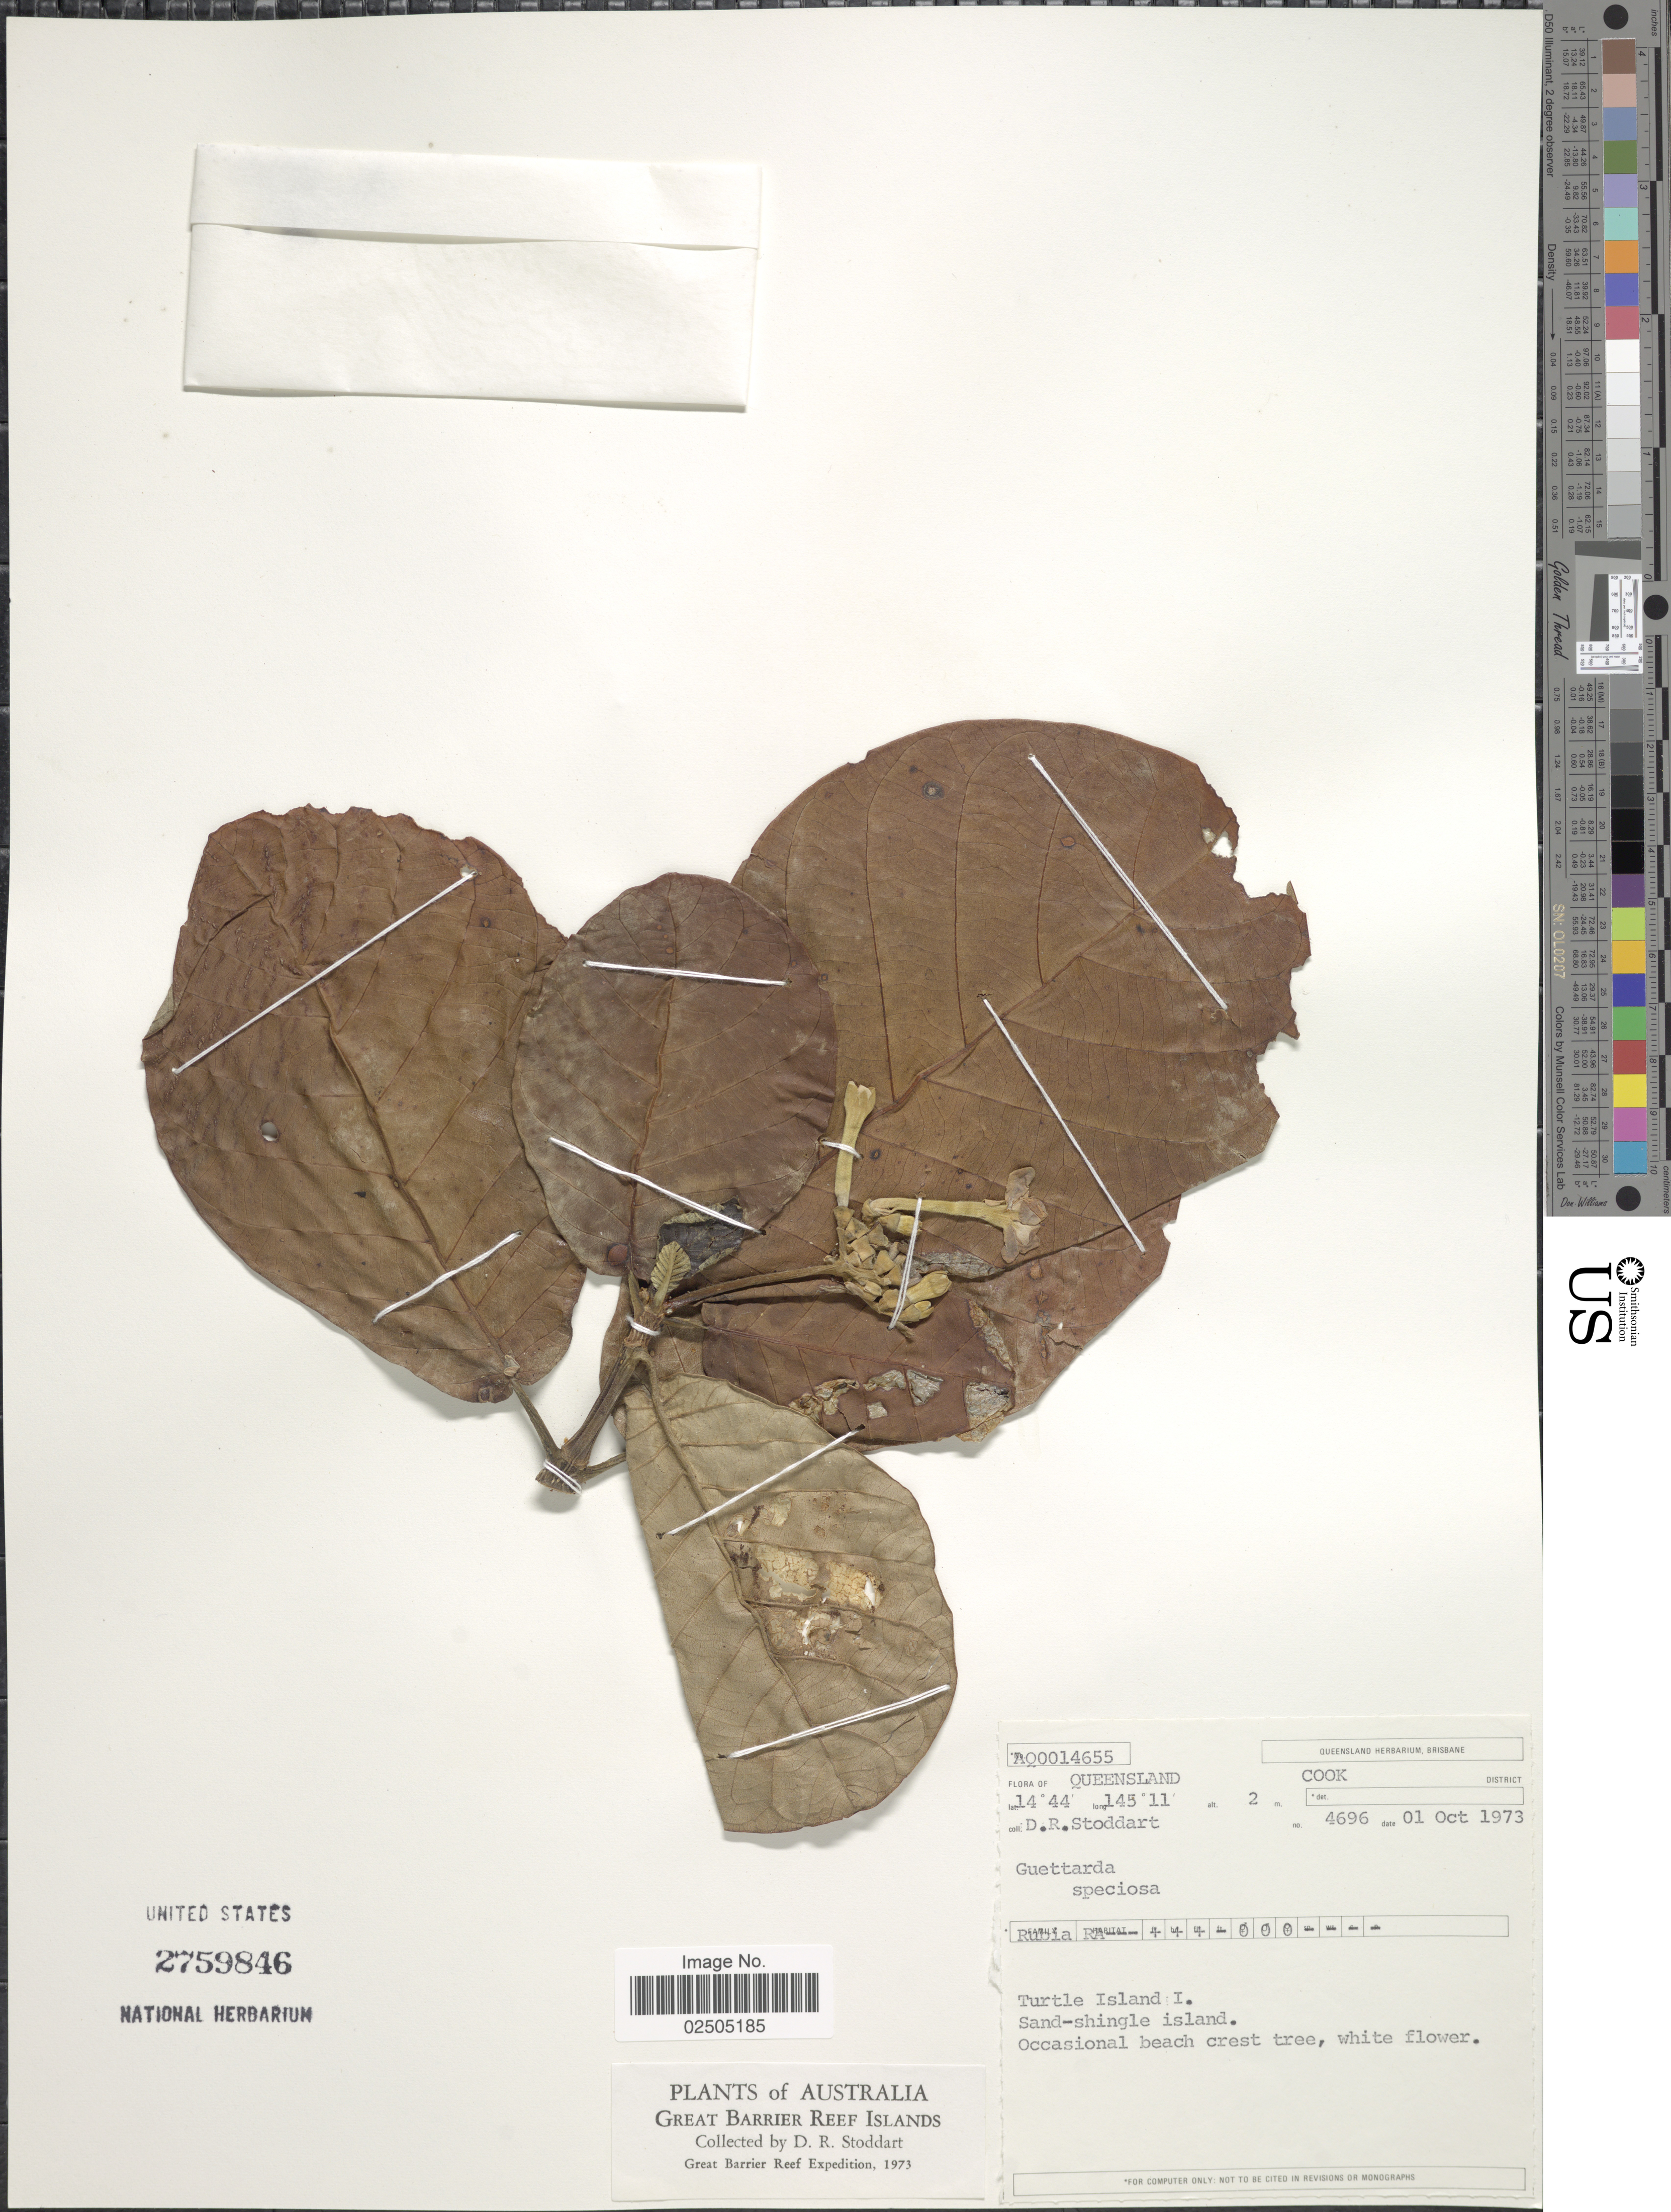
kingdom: Plantae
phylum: Tracheophyta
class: Magnoliopsida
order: Gentianales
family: Rubiaceae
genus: Guettarda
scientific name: Guettarda speciosa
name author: L.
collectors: D. R. Stoddart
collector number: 4696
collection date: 1973-10-01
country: Australia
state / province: Queensland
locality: Cook District, Turtle Island I., Sand-shingle Island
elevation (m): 2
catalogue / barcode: US 2759846